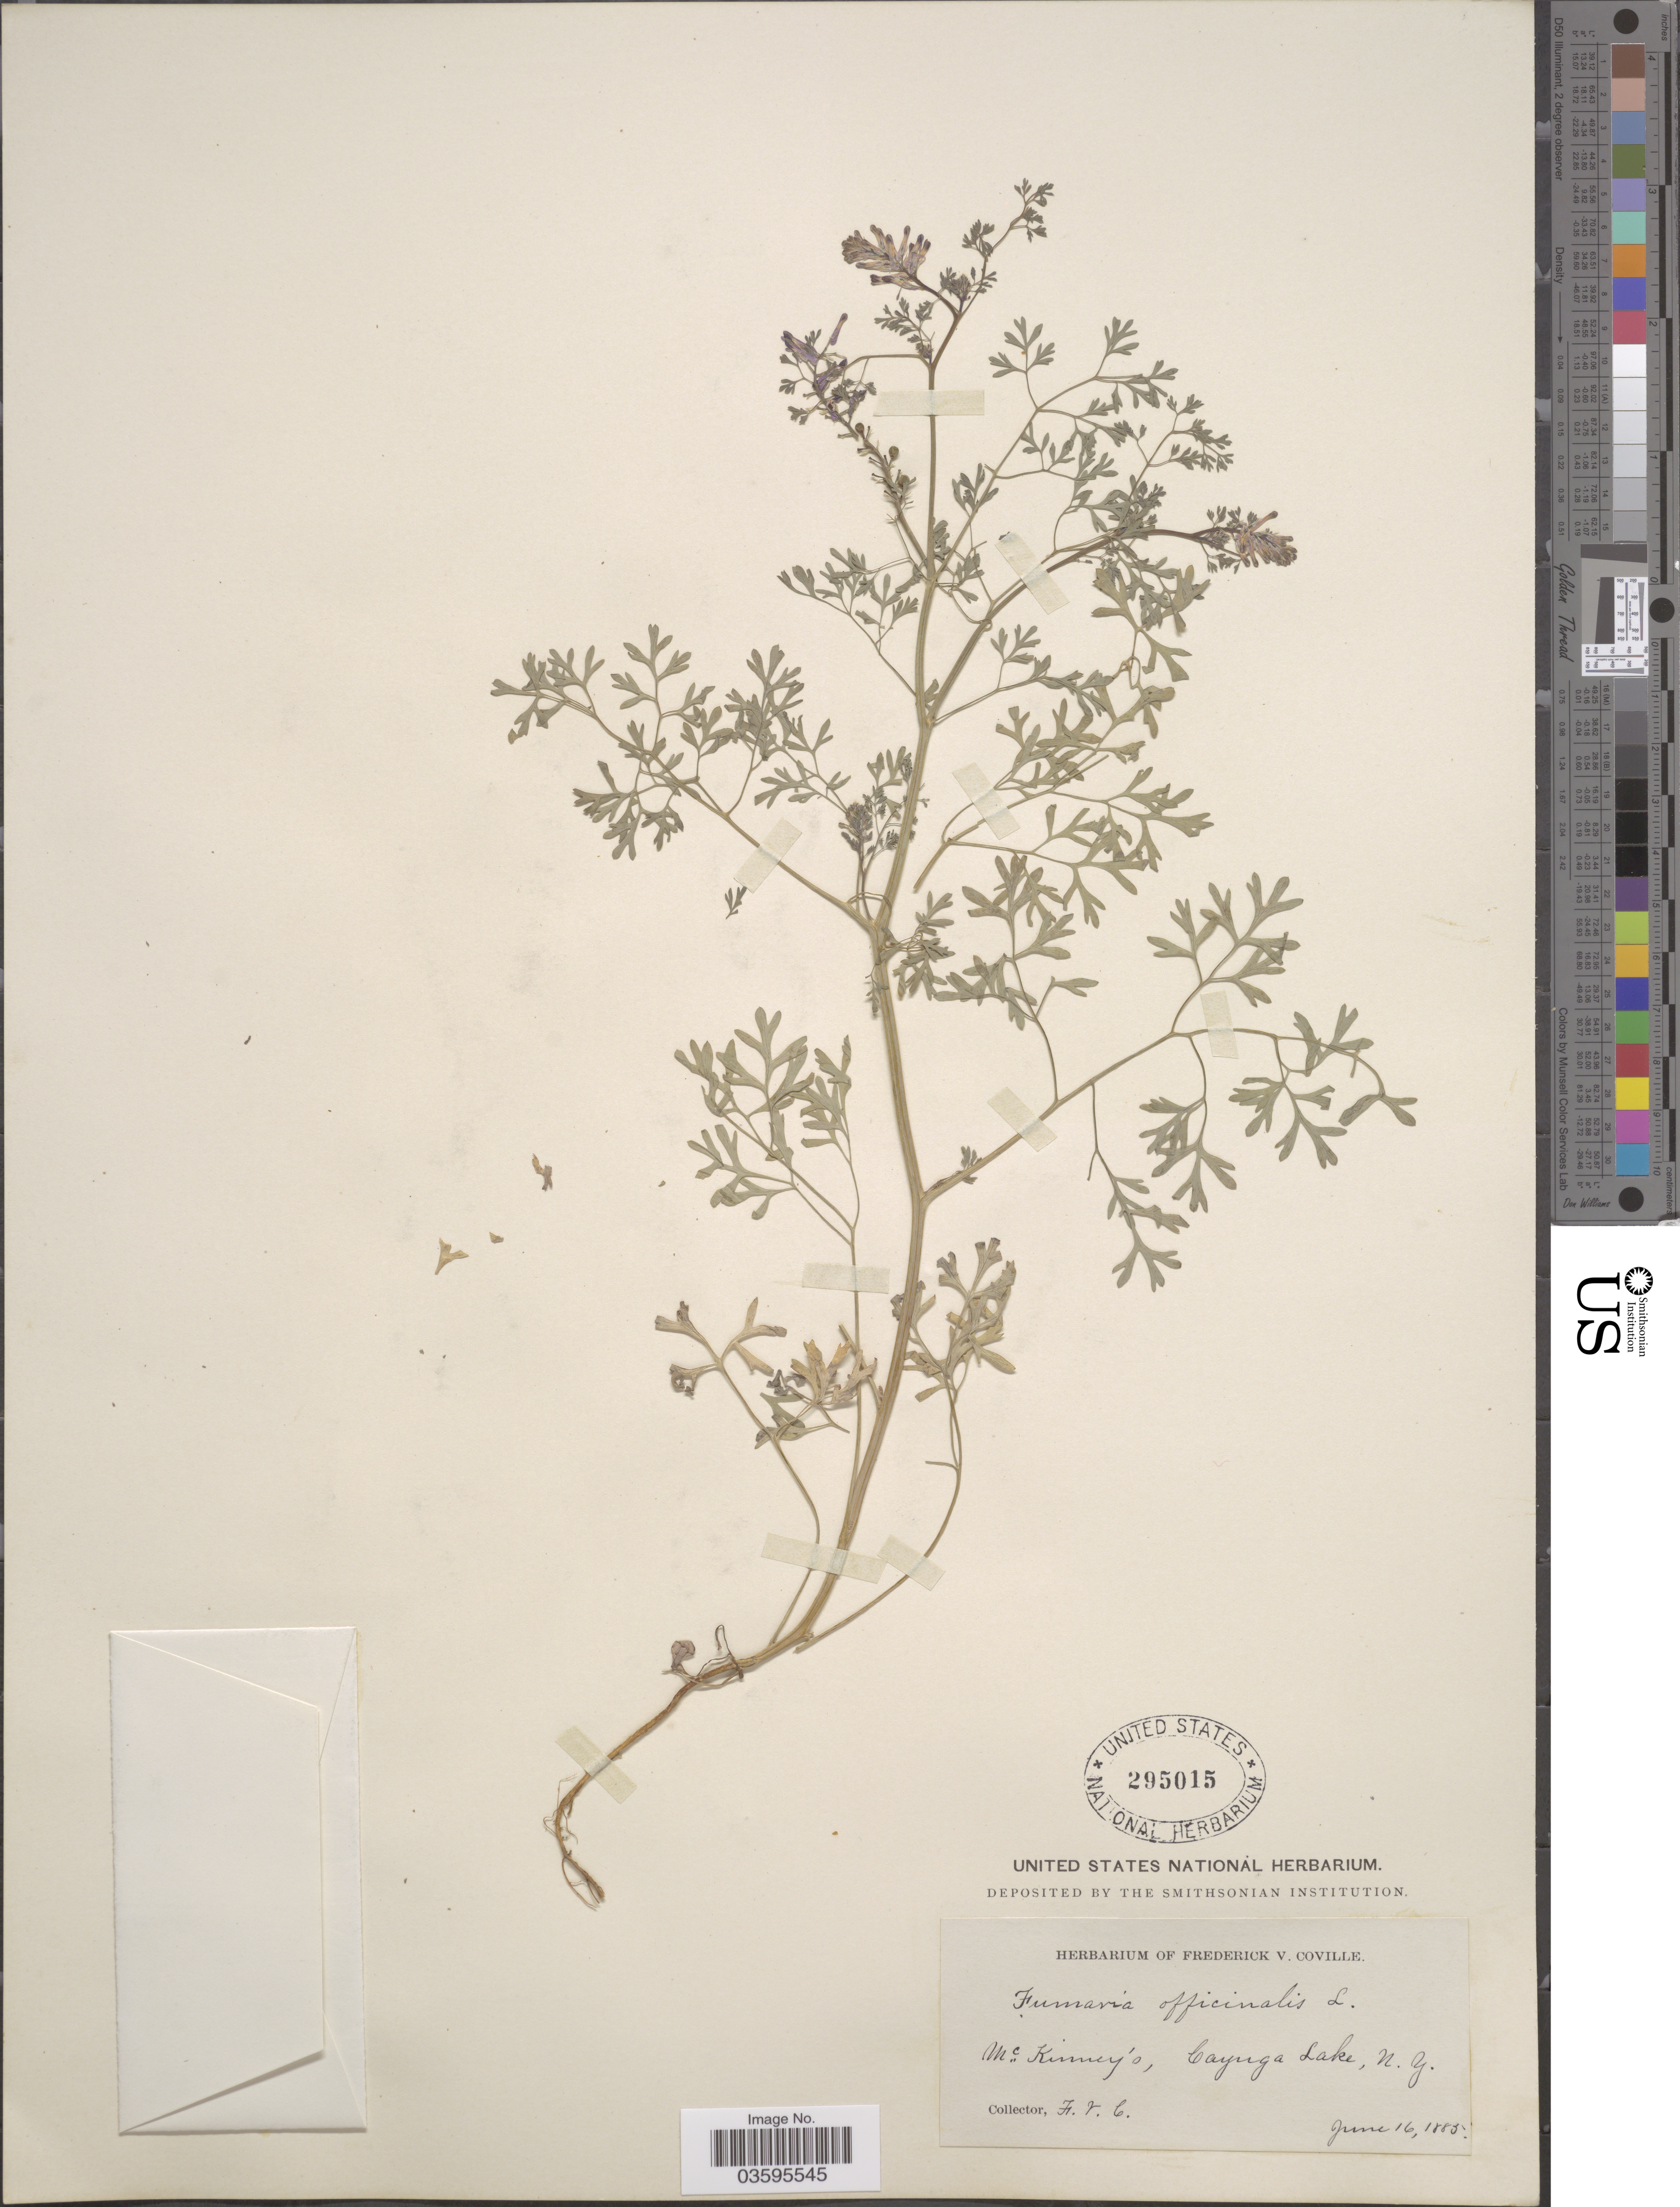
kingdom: Plantae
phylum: Tracheophyta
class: Magnoliopsida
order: Ranunculales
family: Papaveraceae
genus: Fumaria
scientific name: Fumaria officinalis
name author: L.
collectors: F. V. Coville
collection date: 1885-06-16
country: United States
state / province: New York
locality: McKinney's, Cayuga Lake.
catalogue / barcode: US 295015